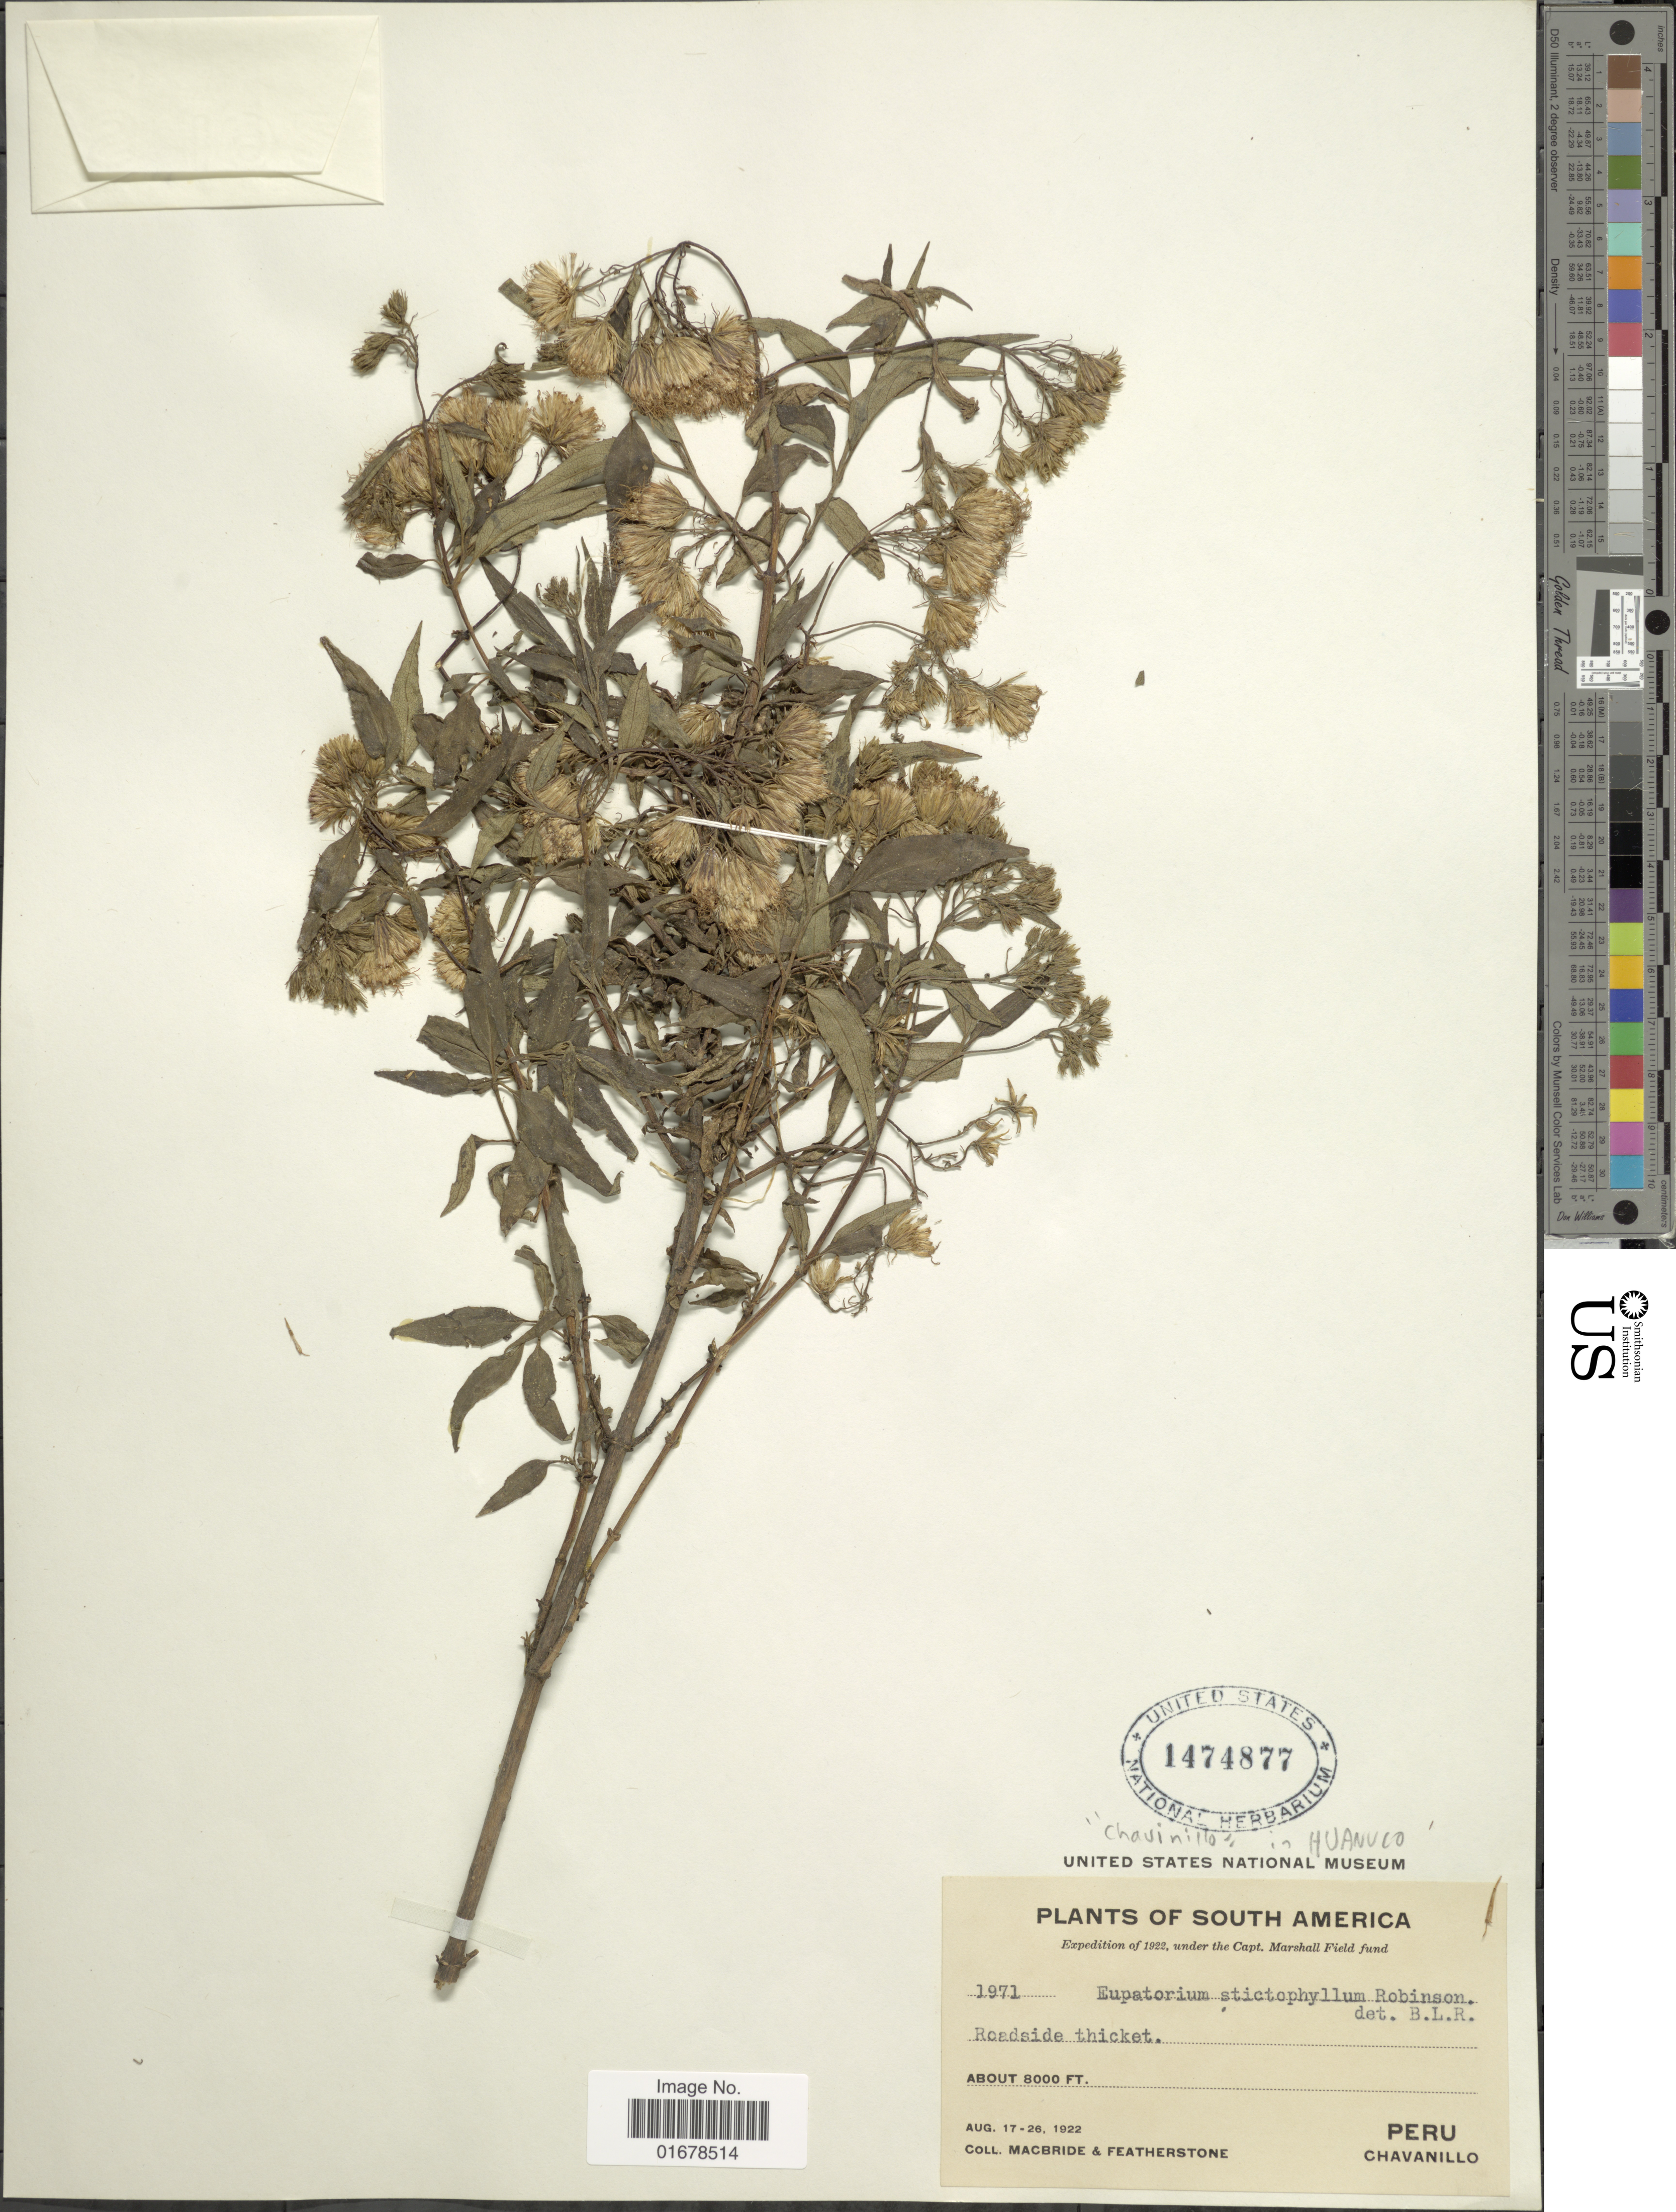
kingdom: Plantae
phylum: Tracheophyta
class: Magnoliopsida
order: Asterales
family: Asteraceae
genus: Ageratina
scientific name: Ageratina stictophylla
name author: (B.L. Rob.) R.M. King & H. Rob.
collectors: Macbride, -- & -. Featherstone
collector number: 1971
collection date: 1922-08-17/1922-08-26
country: Peru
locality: Chavanillo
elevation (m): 2438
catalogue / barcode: US 1474877